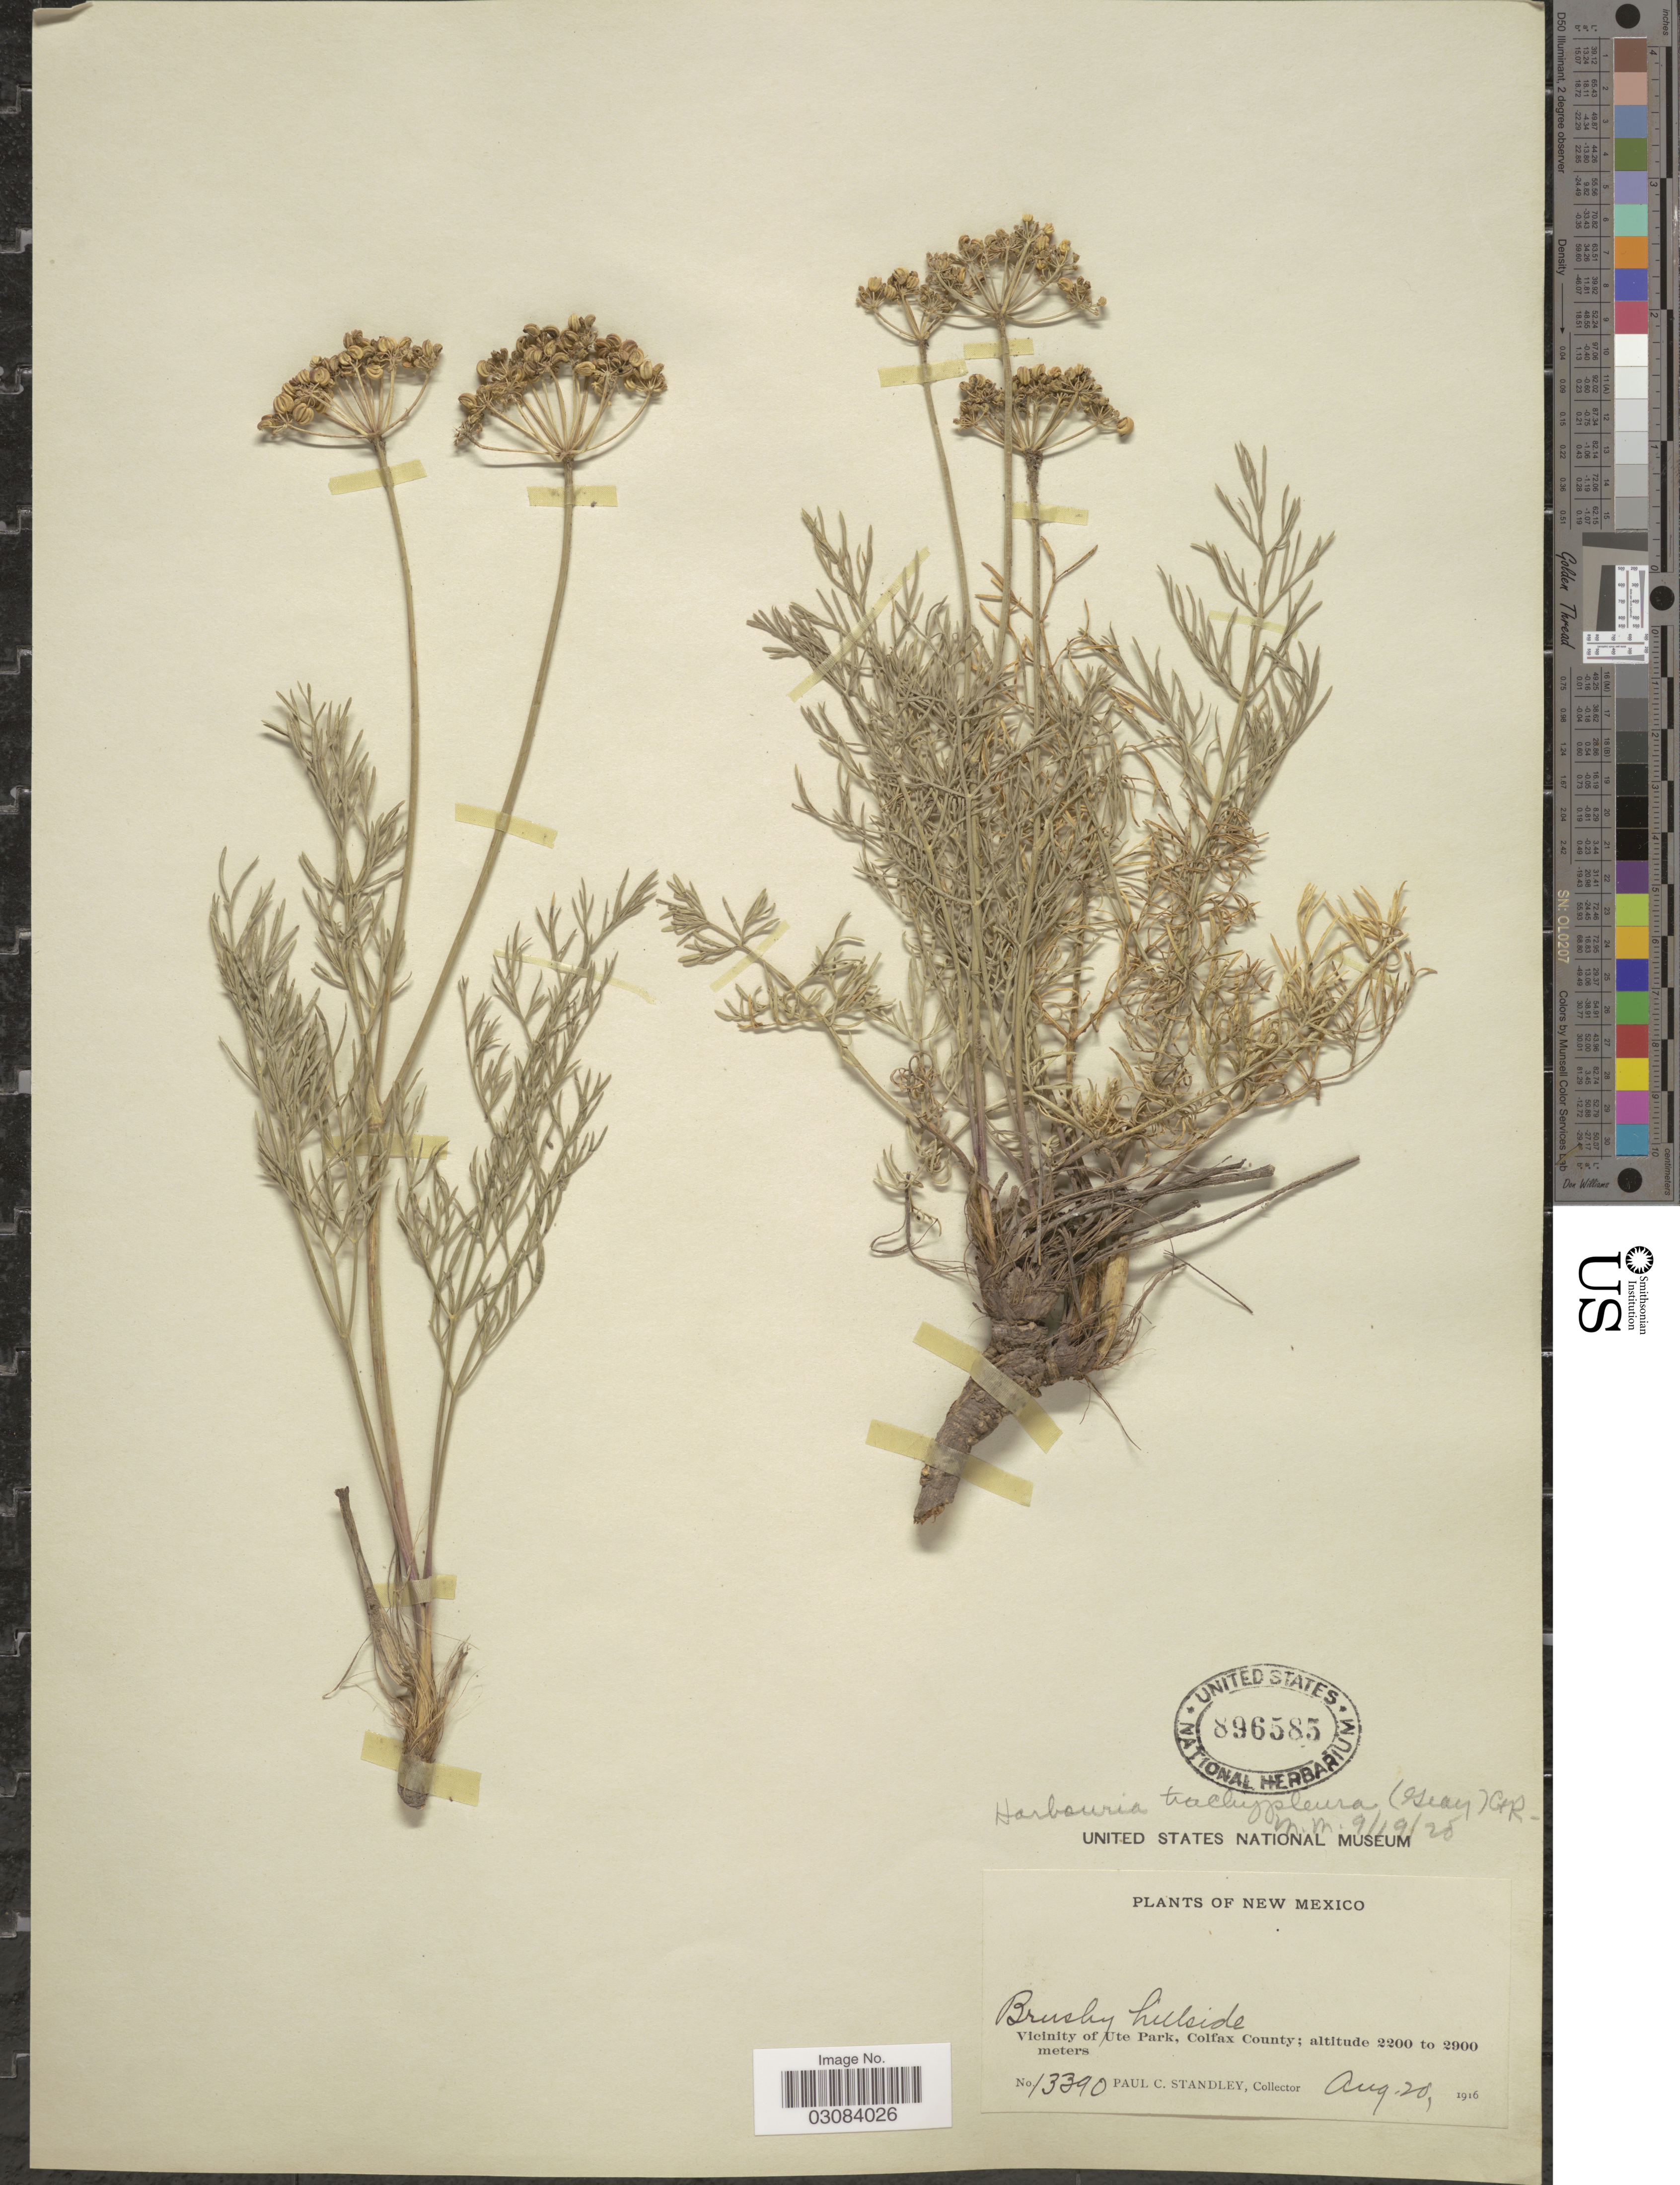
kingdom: Plantae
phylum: Tracheophyta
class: Magnoliopsida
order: Apiales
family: Apiaceae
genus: Harbouria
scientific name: Harbouria trachypleura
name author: (A. Gray) J.M. Coult. & Rose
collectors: P. C. Standley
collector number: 13390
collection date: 1916-08-20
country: United States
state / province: New Mexico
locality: Vicinity of Ute Park, Colfax County.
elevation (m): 2200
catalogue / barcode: US 896585